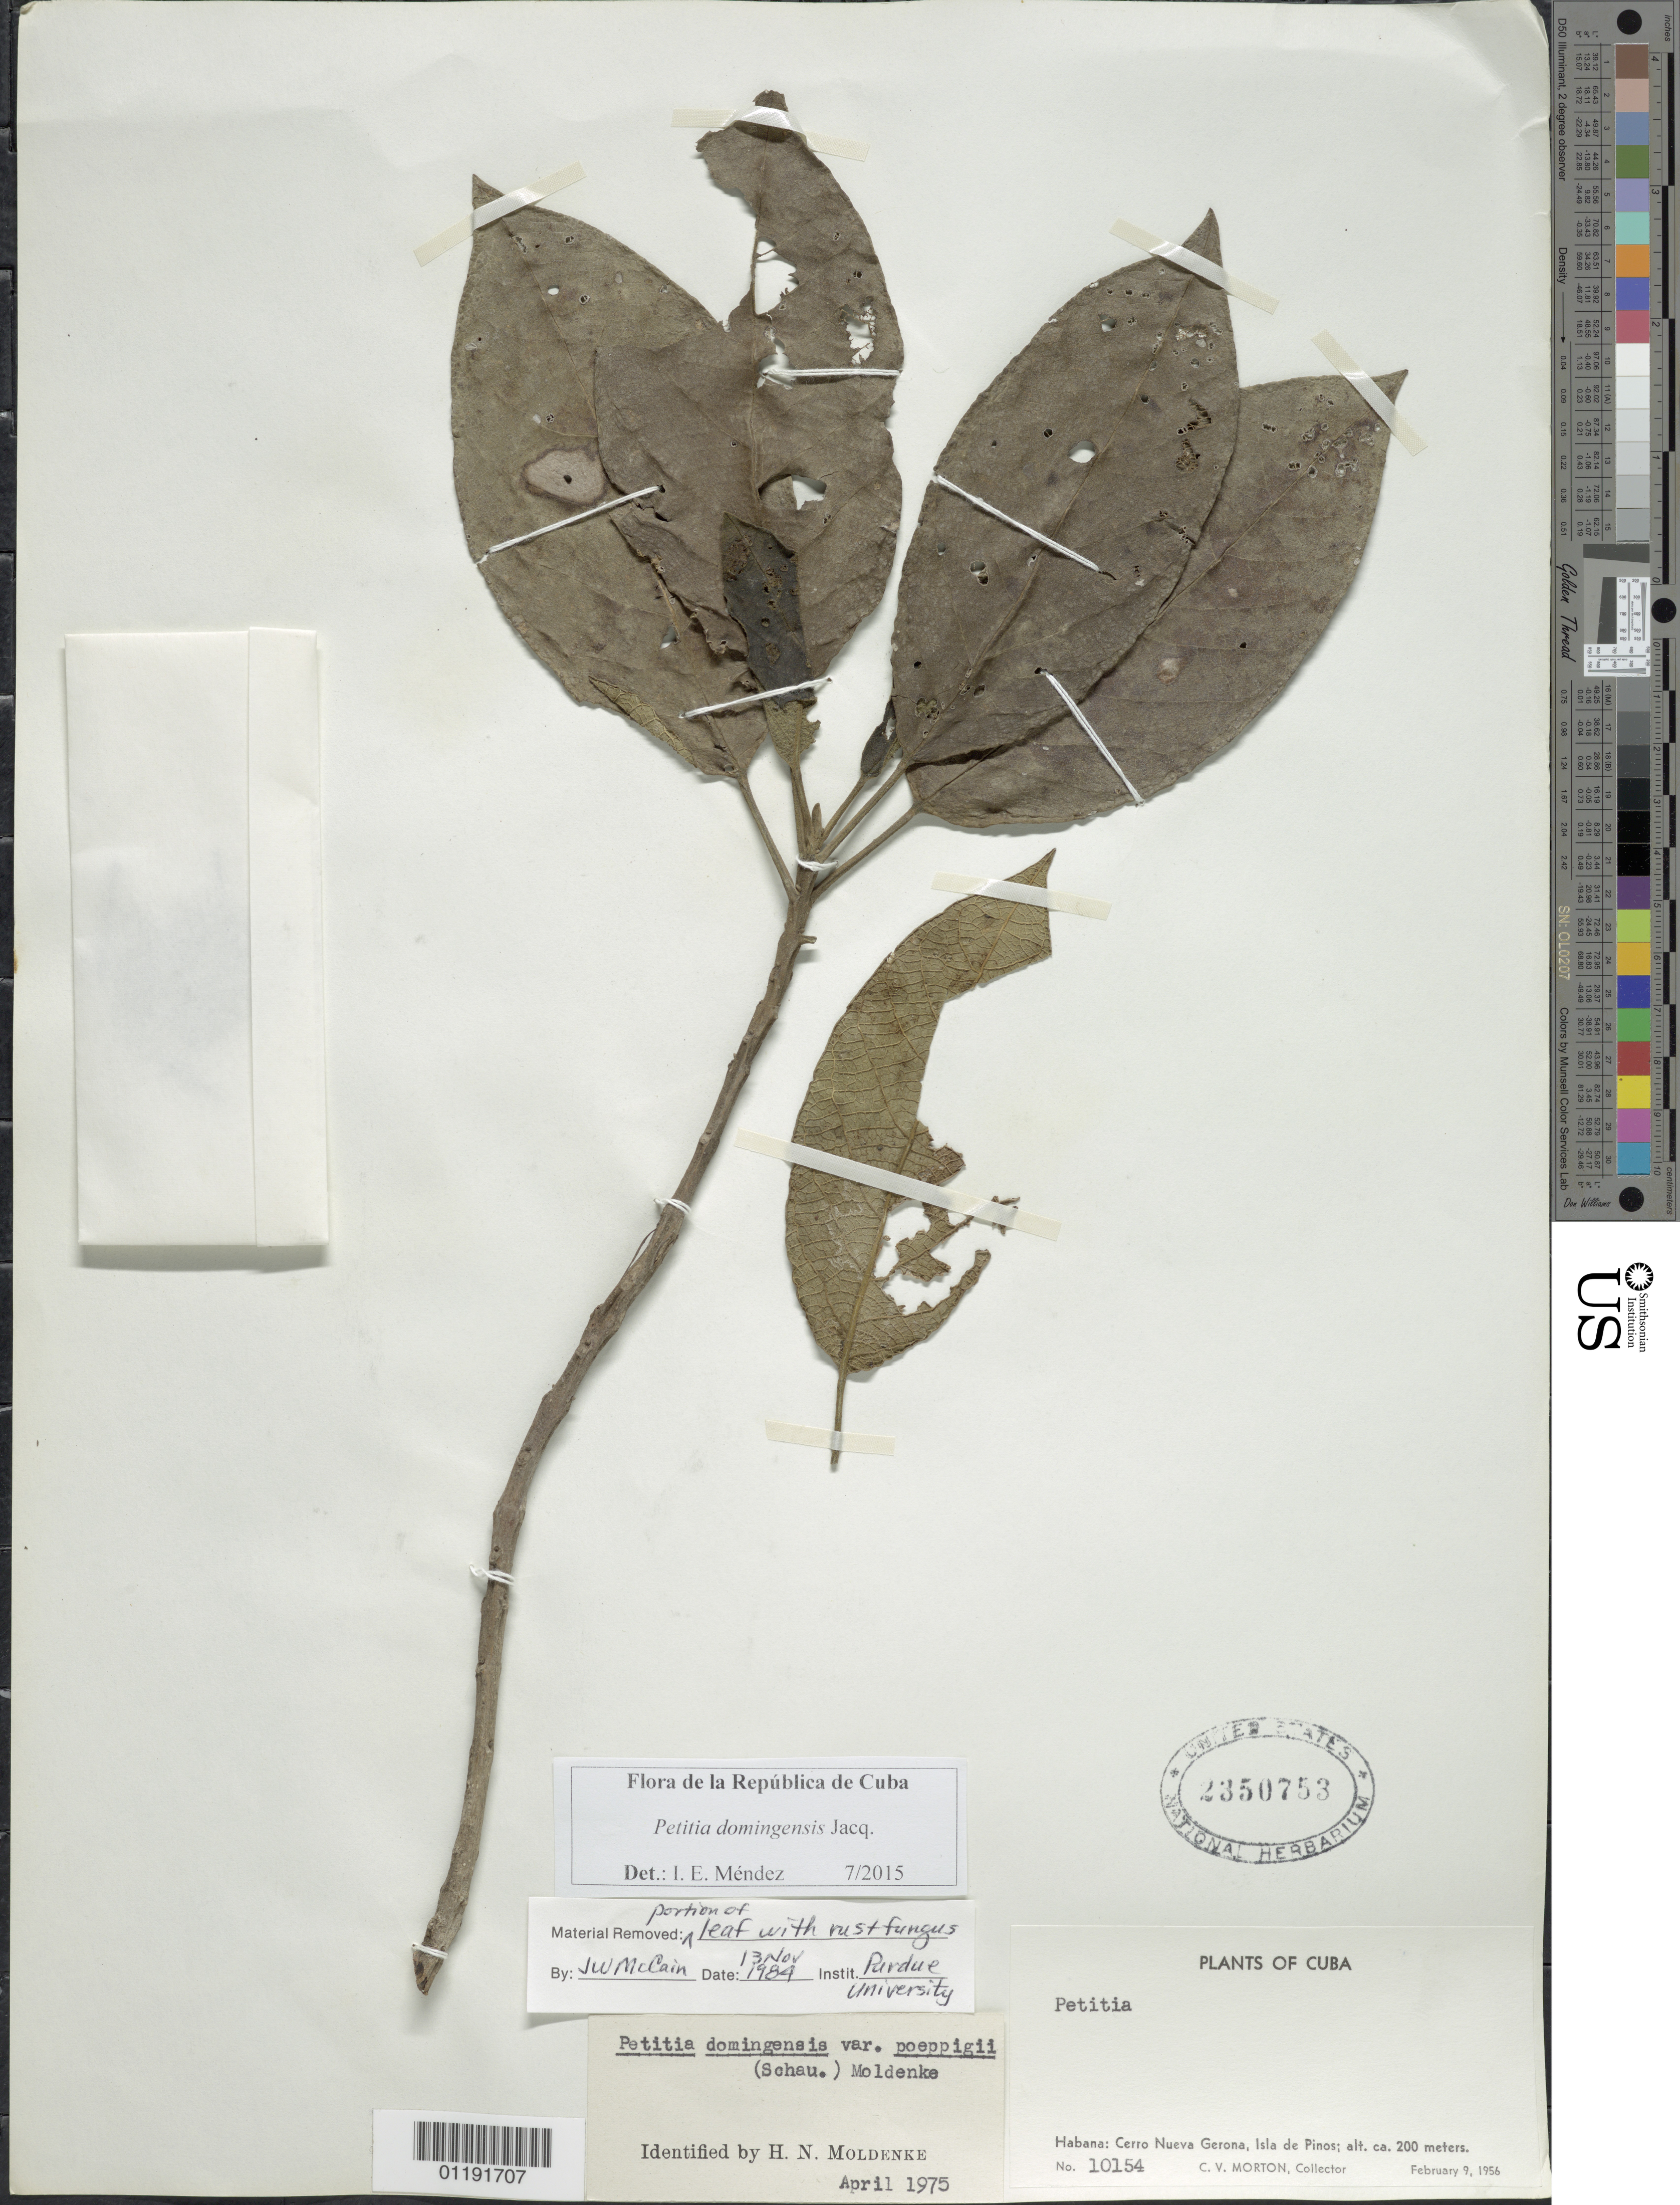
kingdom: Plantae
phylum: Tracheophyta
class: Magnoliopsida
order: Lamiales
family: Lamiaceae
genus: Petitia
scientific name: Petitia domingensis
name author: Jacq.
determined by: Méndez, I. E.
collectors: C. V. Morton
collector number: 10154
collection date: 1975-04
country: Cuba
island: Isla de La Juventud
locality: Isla de Pinos, Cerro Nueva Gerona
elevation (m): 200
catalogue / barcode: US 2350753